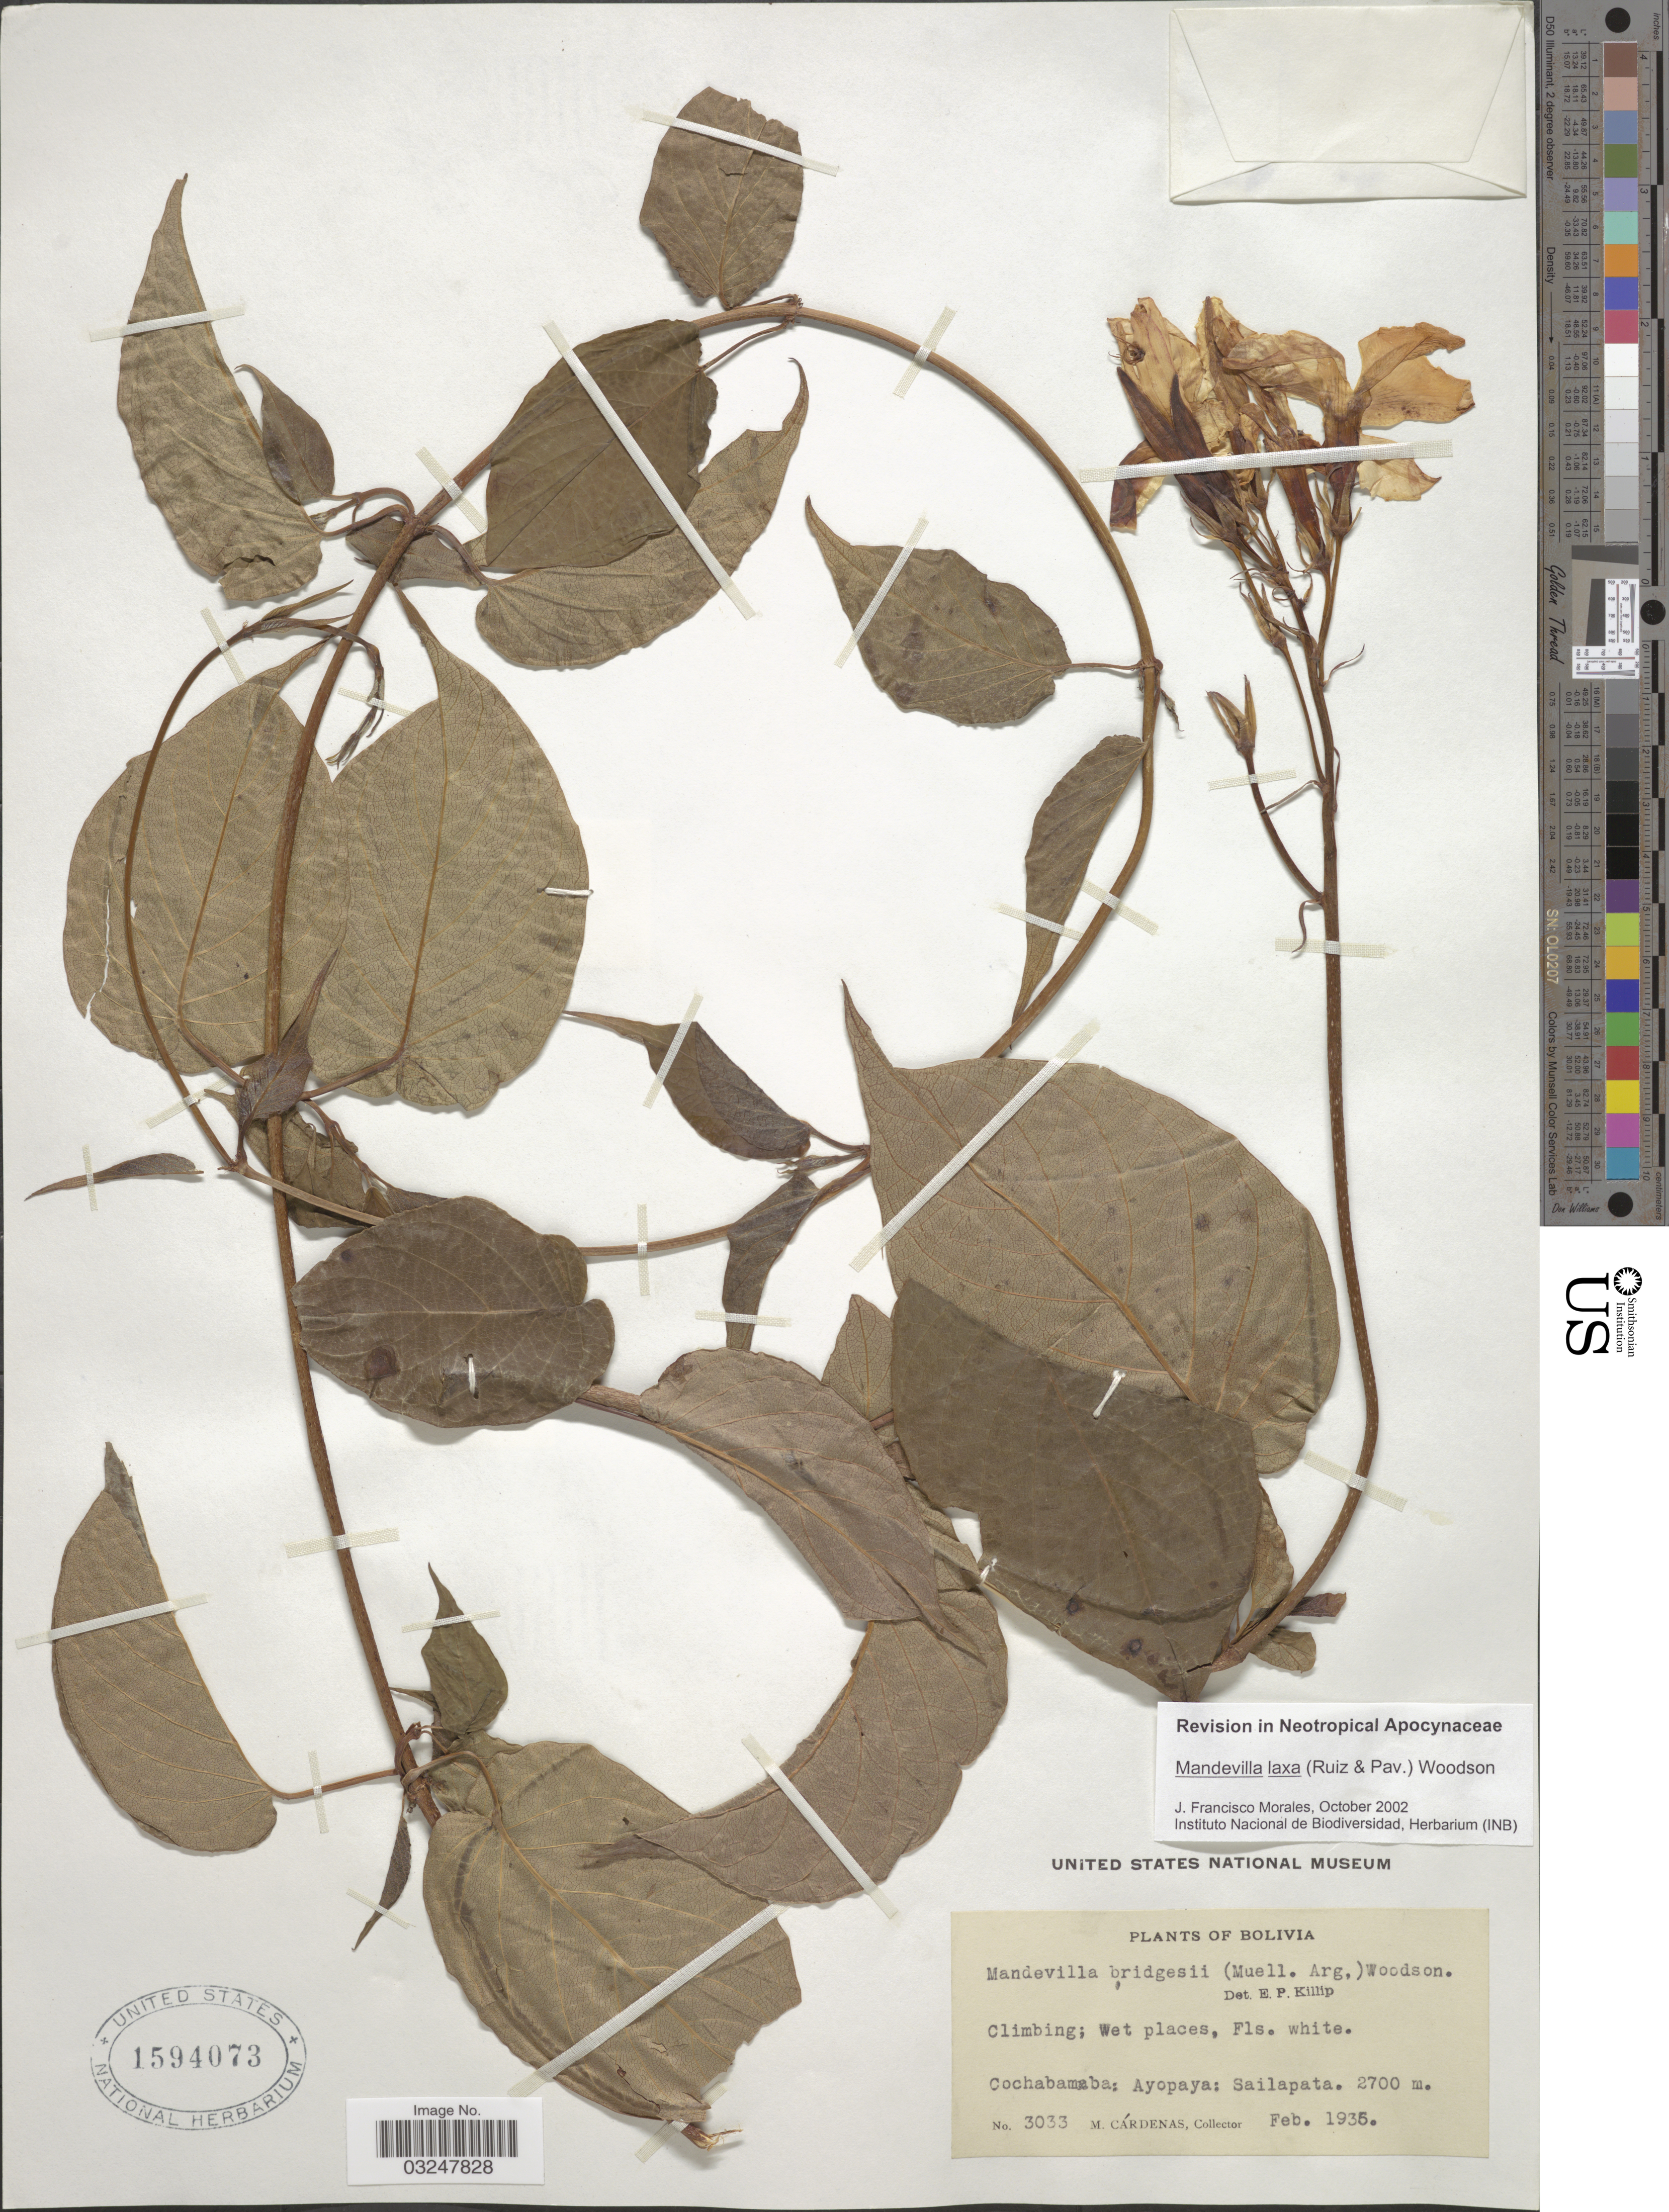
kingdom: Plantae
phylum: Tracheophyta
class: Magnoliopsida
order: Gentianales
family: Apocynaceae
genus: Mandevilla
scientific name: Mandevilla laxa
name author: (Ruiz & Pav.) J. Woodson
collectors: M. Cárdenas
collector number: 3033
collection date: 1935-02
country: Bolivia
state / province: Cochabamba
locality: Cochabamba: Ayopaya: Sailapata.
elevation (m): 2700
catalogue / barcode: US 1594073